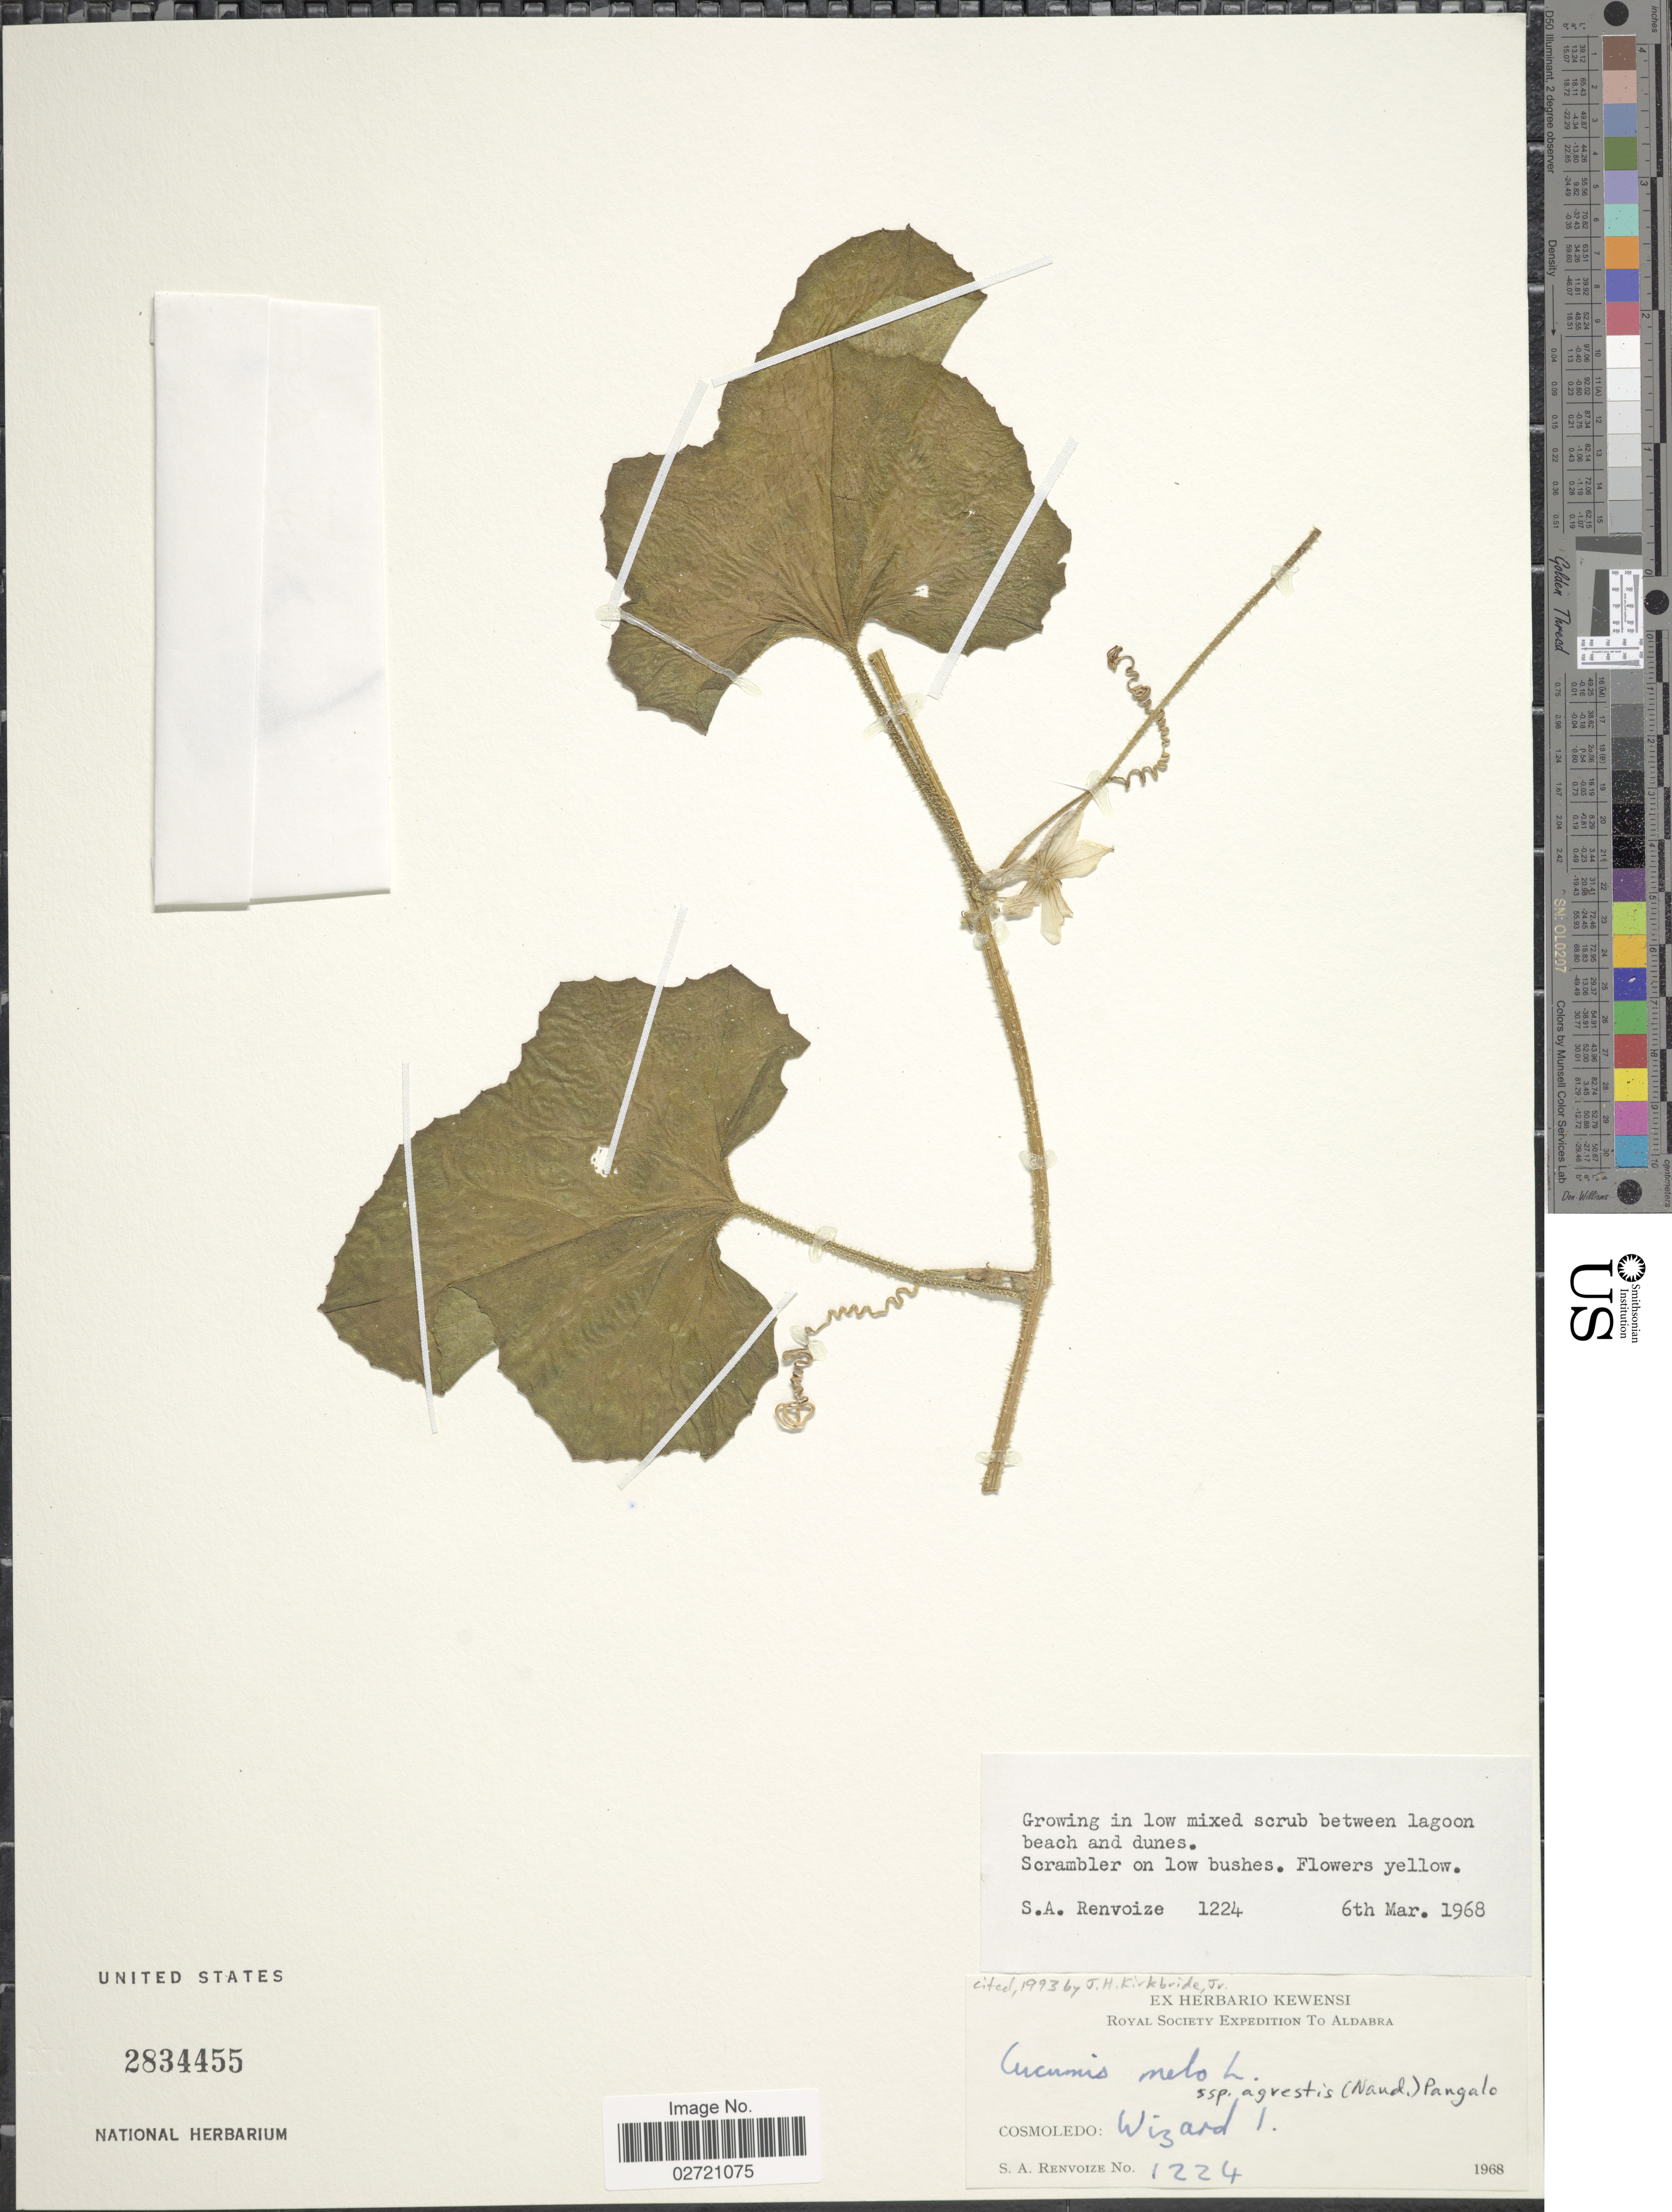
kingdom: Plantae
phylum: Tracheophyta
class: Magnoliopsida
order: Cucurbitales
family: Cucurbitaceae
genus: Cucumis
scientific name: Cucumis melo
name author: L.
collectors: S. A. Renvoize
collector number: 1224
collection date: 1968-03-06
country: Seychelles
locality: Aldabra. Cosmoledo Wizard I.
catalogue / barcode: US 2834455